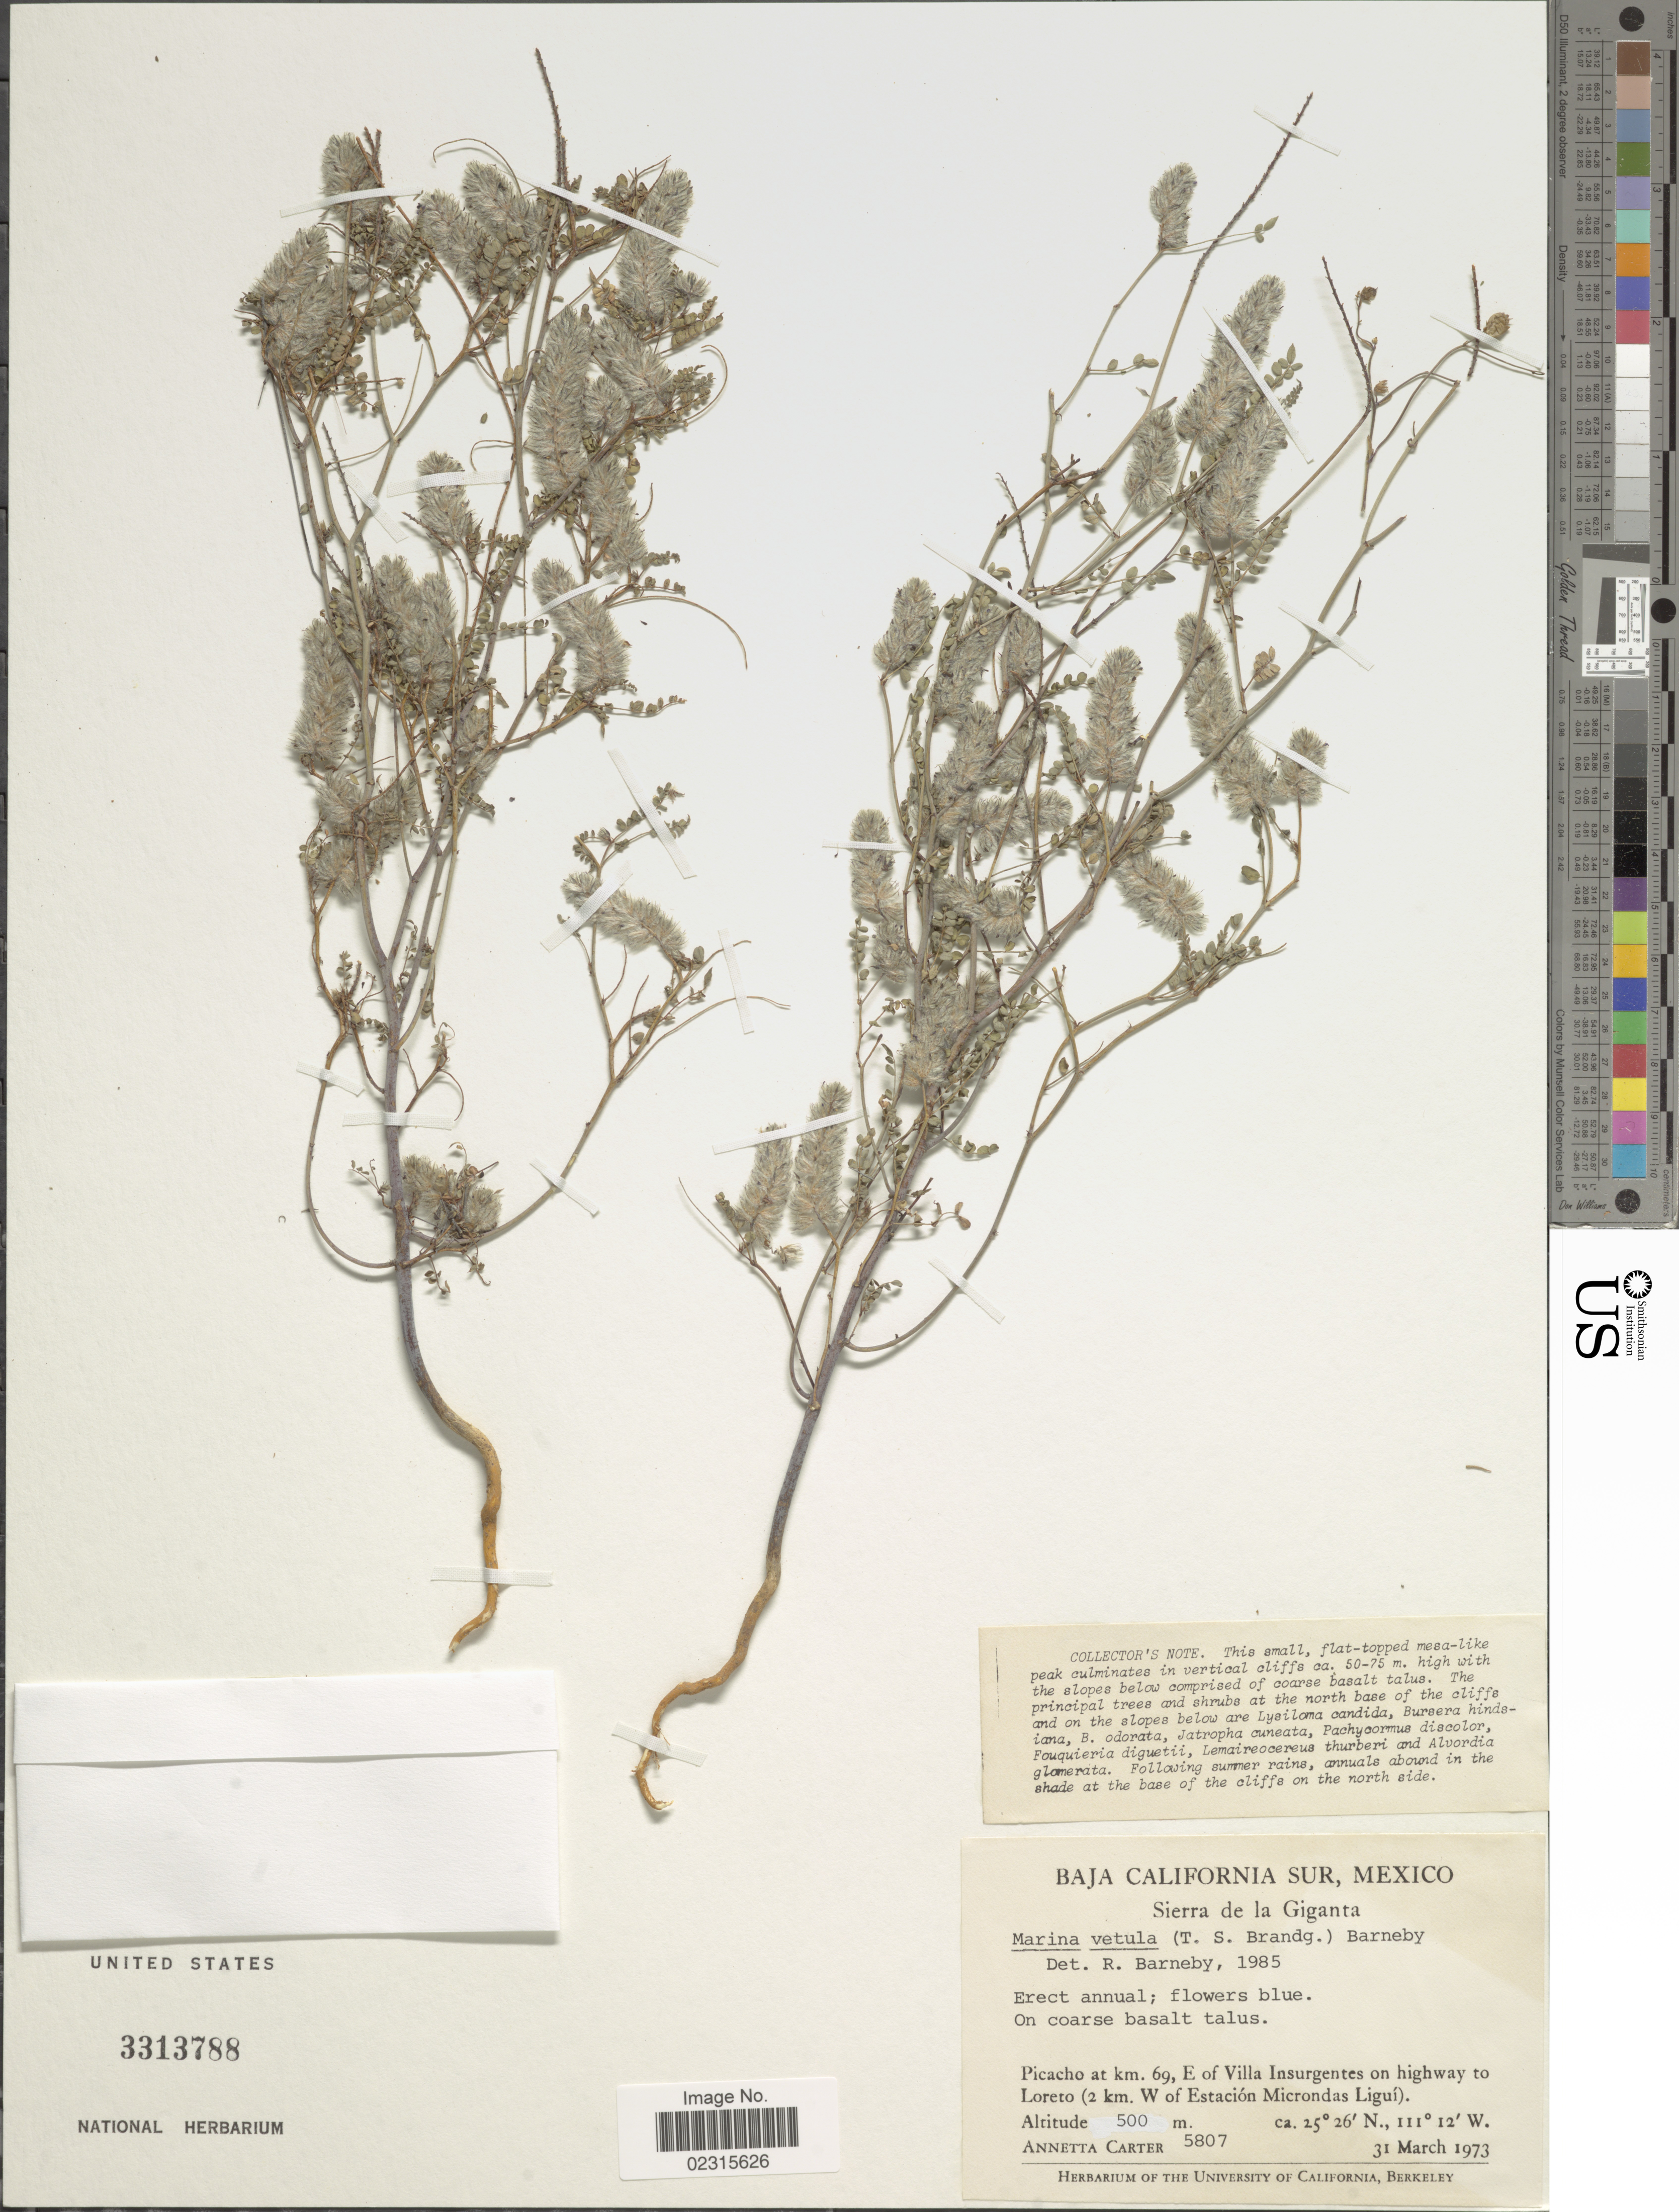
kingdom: Plantae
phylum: Tracheophyta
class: Magnoliopsida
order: Fabales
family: Fabaceae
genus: Marina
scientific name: Marina vetula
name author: (Brandegee) Barneby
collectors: A. Carter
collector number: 5807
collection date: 1973-03-31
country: Mexico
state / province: Baja California Sur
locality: Baja California Sur, Mexico, Picacho at km 69, E of Villa Insurgentes on highway to Loreto (2 km W of Estacion Microndas Ligui)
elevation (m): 500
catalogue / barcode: US 3313788